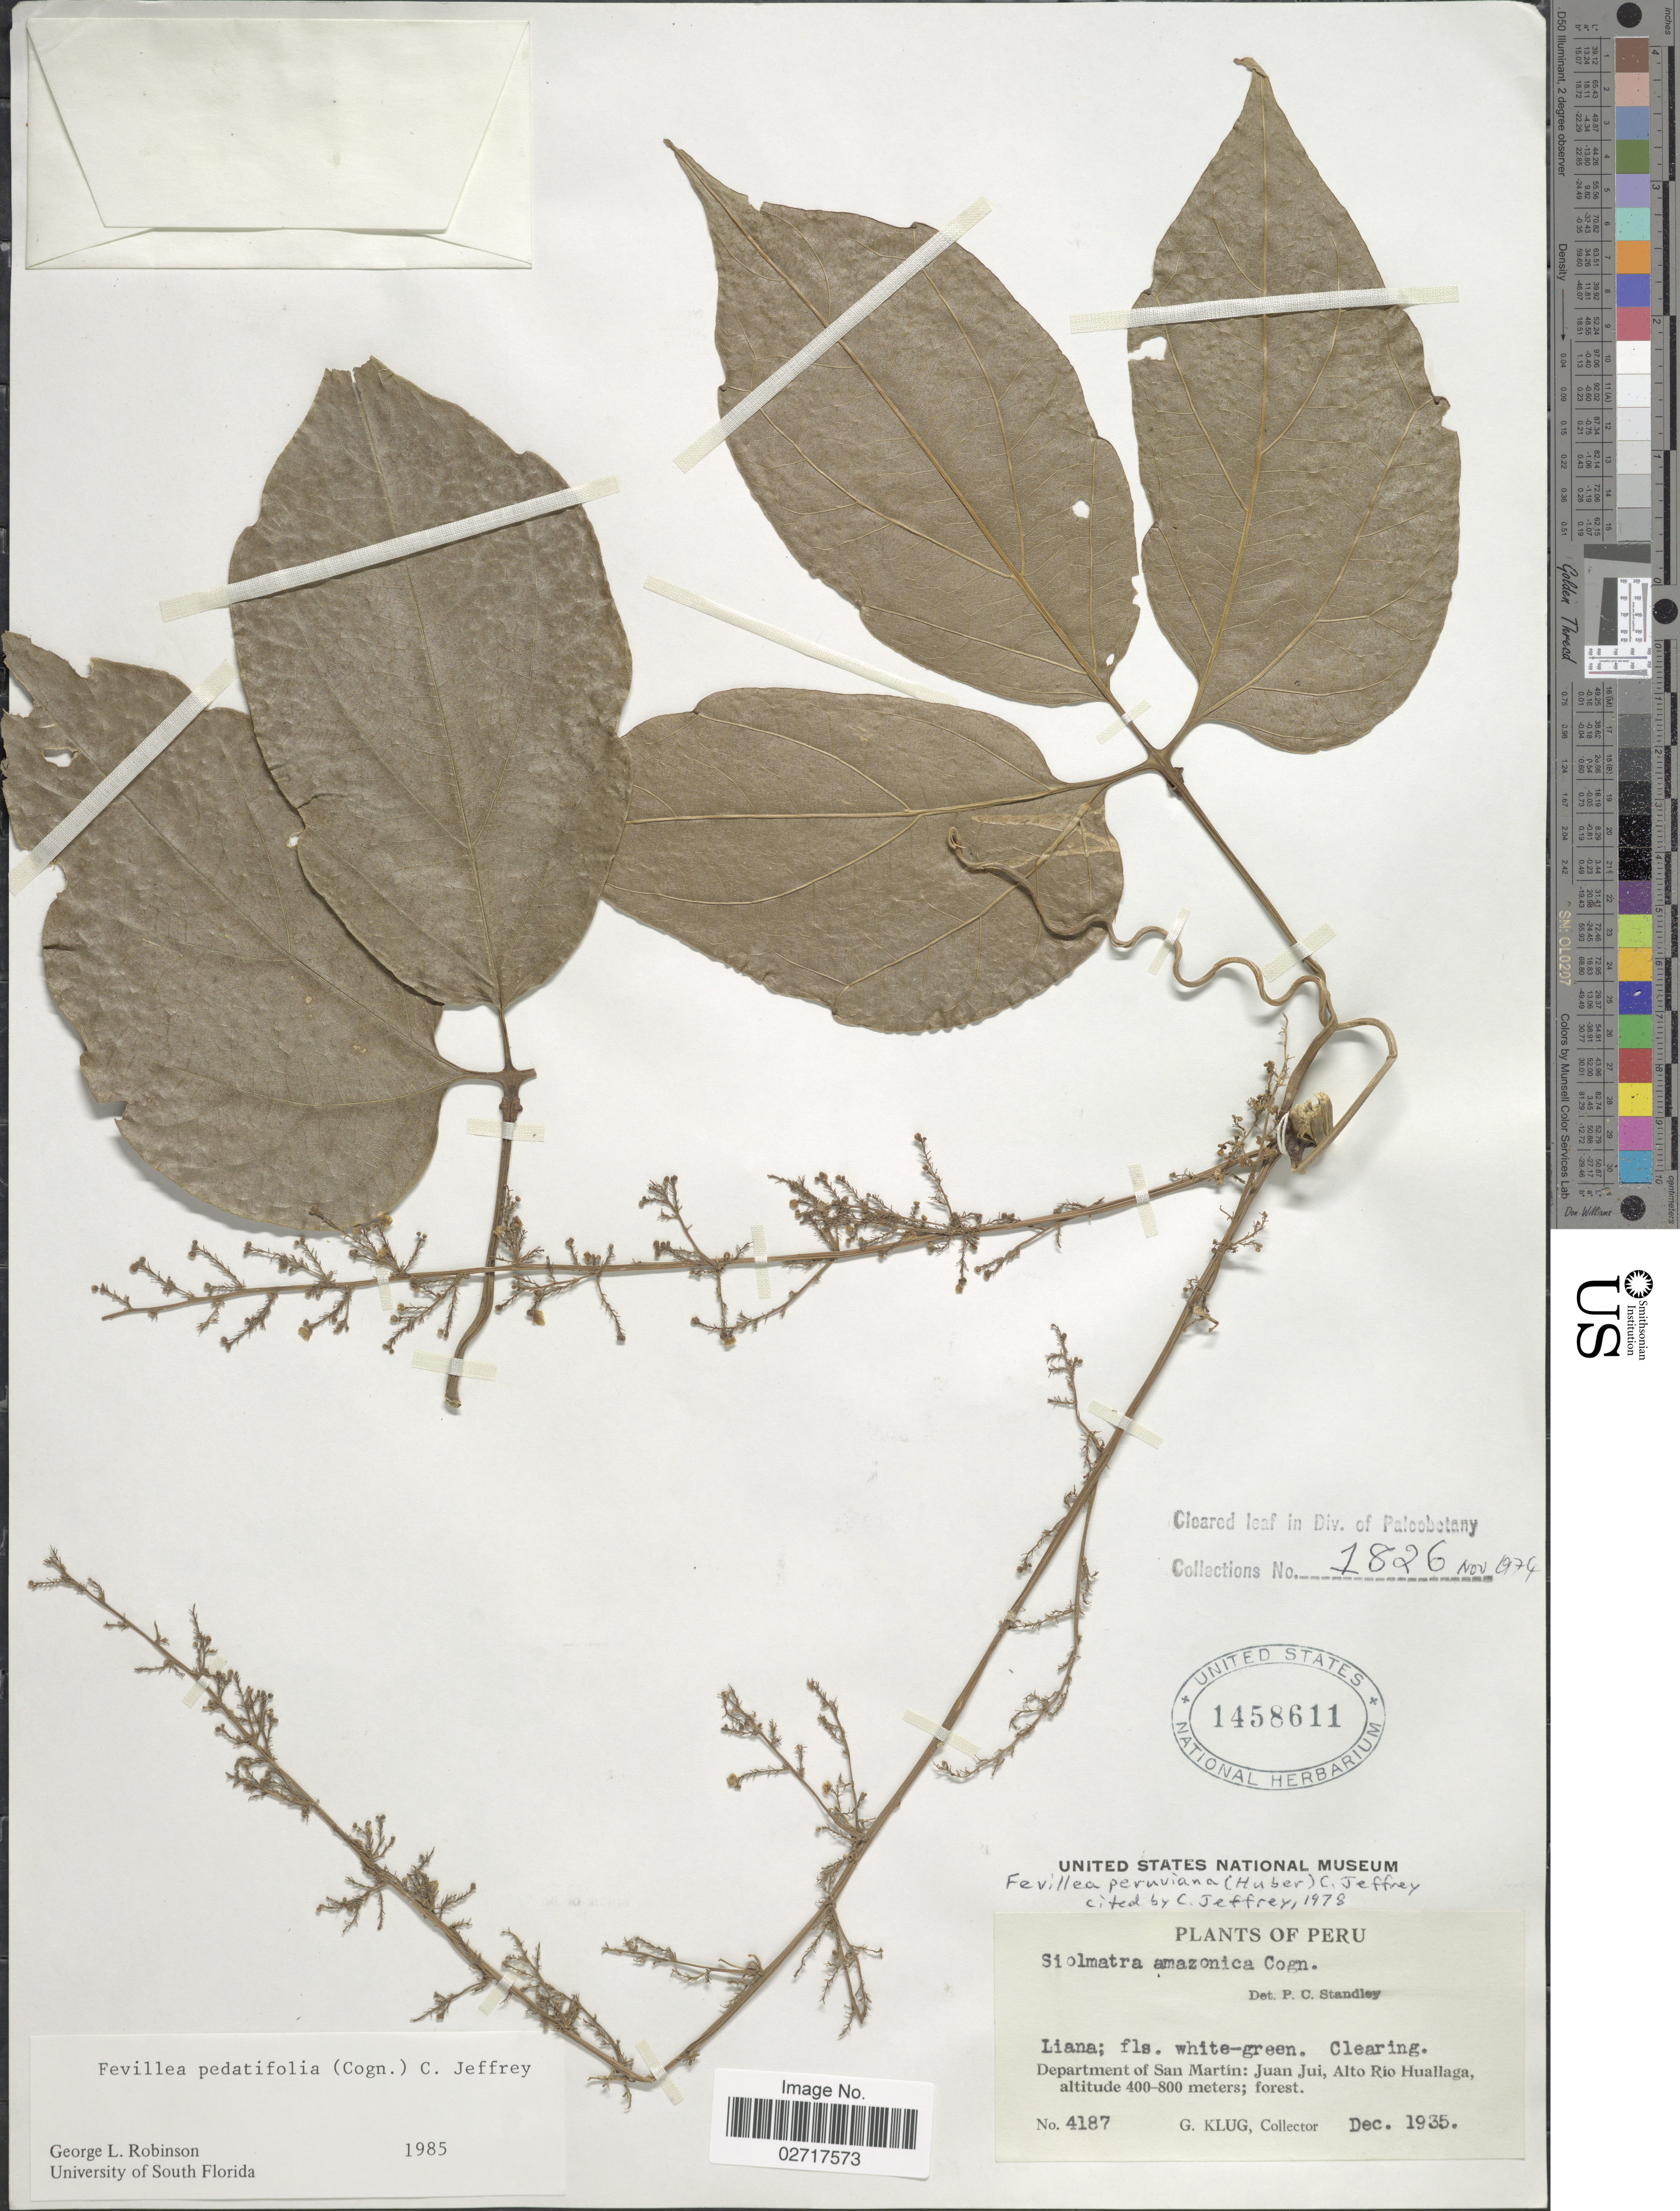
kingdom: Plantae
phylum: Tracheophyta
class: Magnoliopsida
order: Cucurbitales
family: Cucurbitaceae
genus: Fevillea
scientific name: Fevillea pedatifolia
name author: (Cogn.) C. Jeffrey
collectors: G. Klug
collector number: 4187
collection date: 1935-12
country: Peru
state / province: San Martín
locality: Department of San Martin: Juan Jui, Alto Rio Huallaga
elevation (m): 400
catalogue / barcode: US 1458611